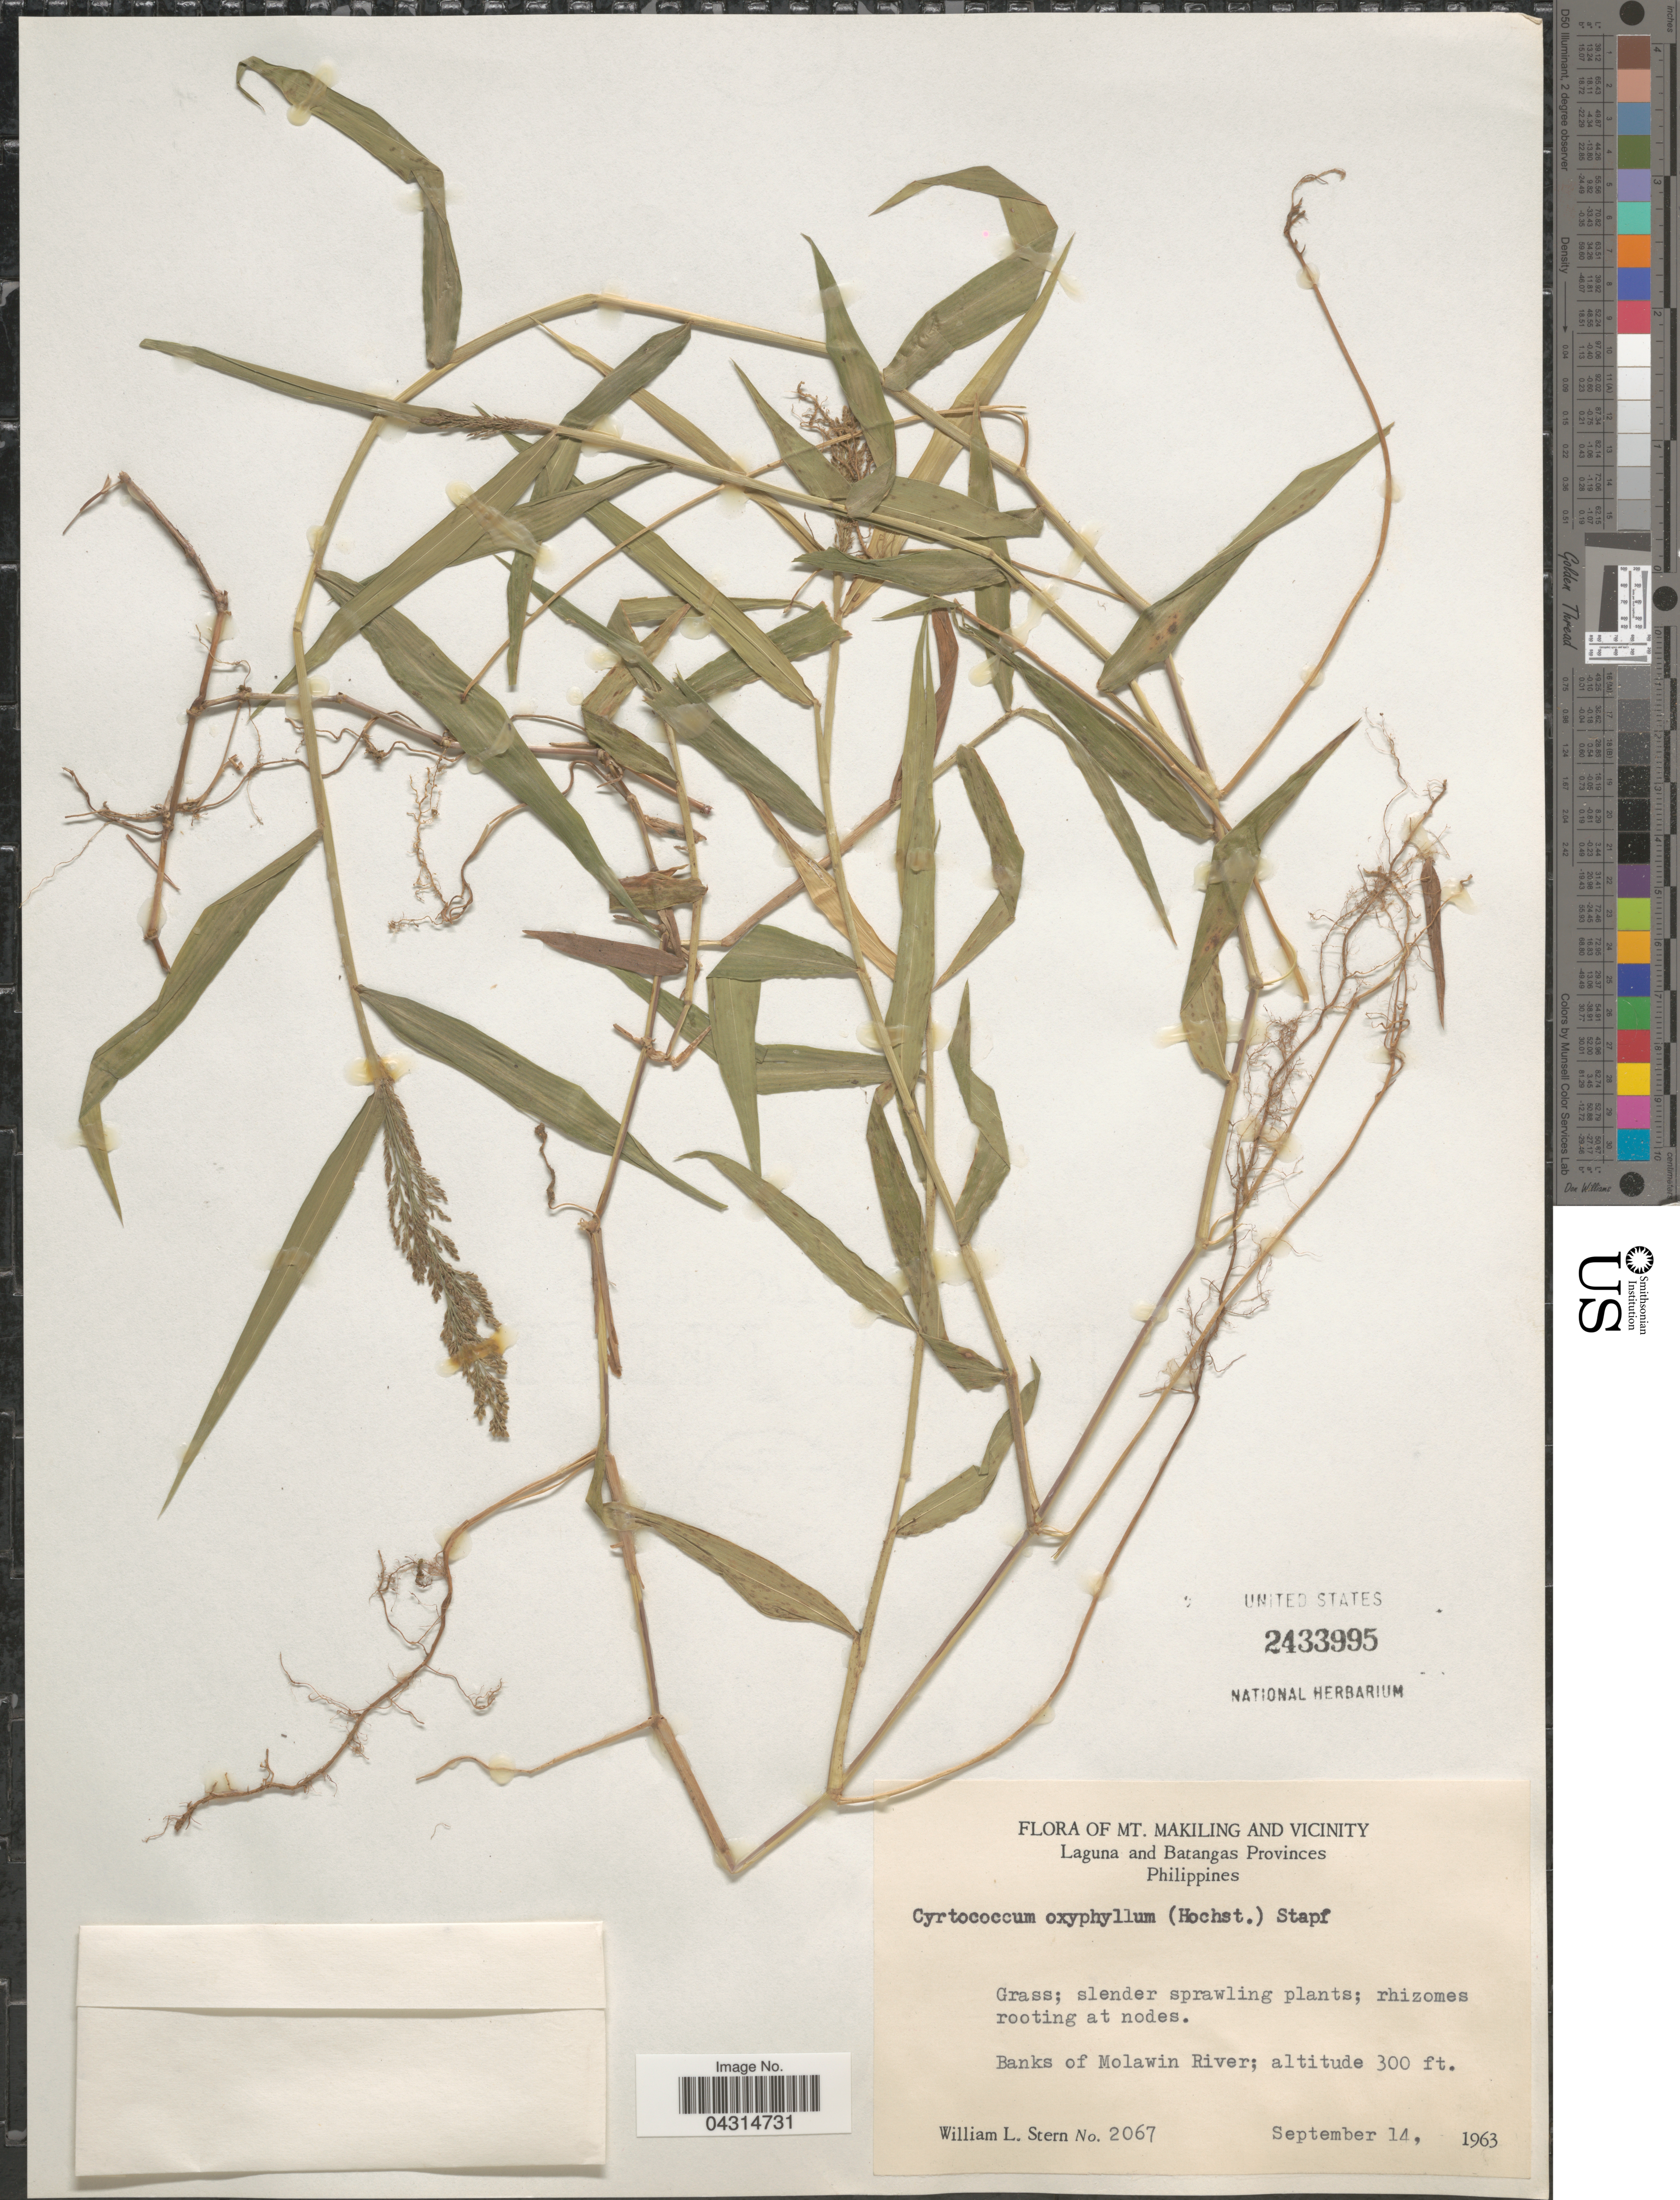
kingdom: Plantae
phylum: Tracheophyta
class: Liliopsida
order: Poales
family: Poaceae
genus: Cyrtococcum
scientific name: Cyrtococcum oxyphyllum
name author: (Steud.) Stapf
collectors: W. L. Stern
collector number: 2067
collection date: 1963-09-14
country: Philippines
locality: Mt. Makiling and vicinity. Laguna and Batangas Provinces. Banks of Molawin River.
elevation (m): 91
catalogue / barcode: US 2433995